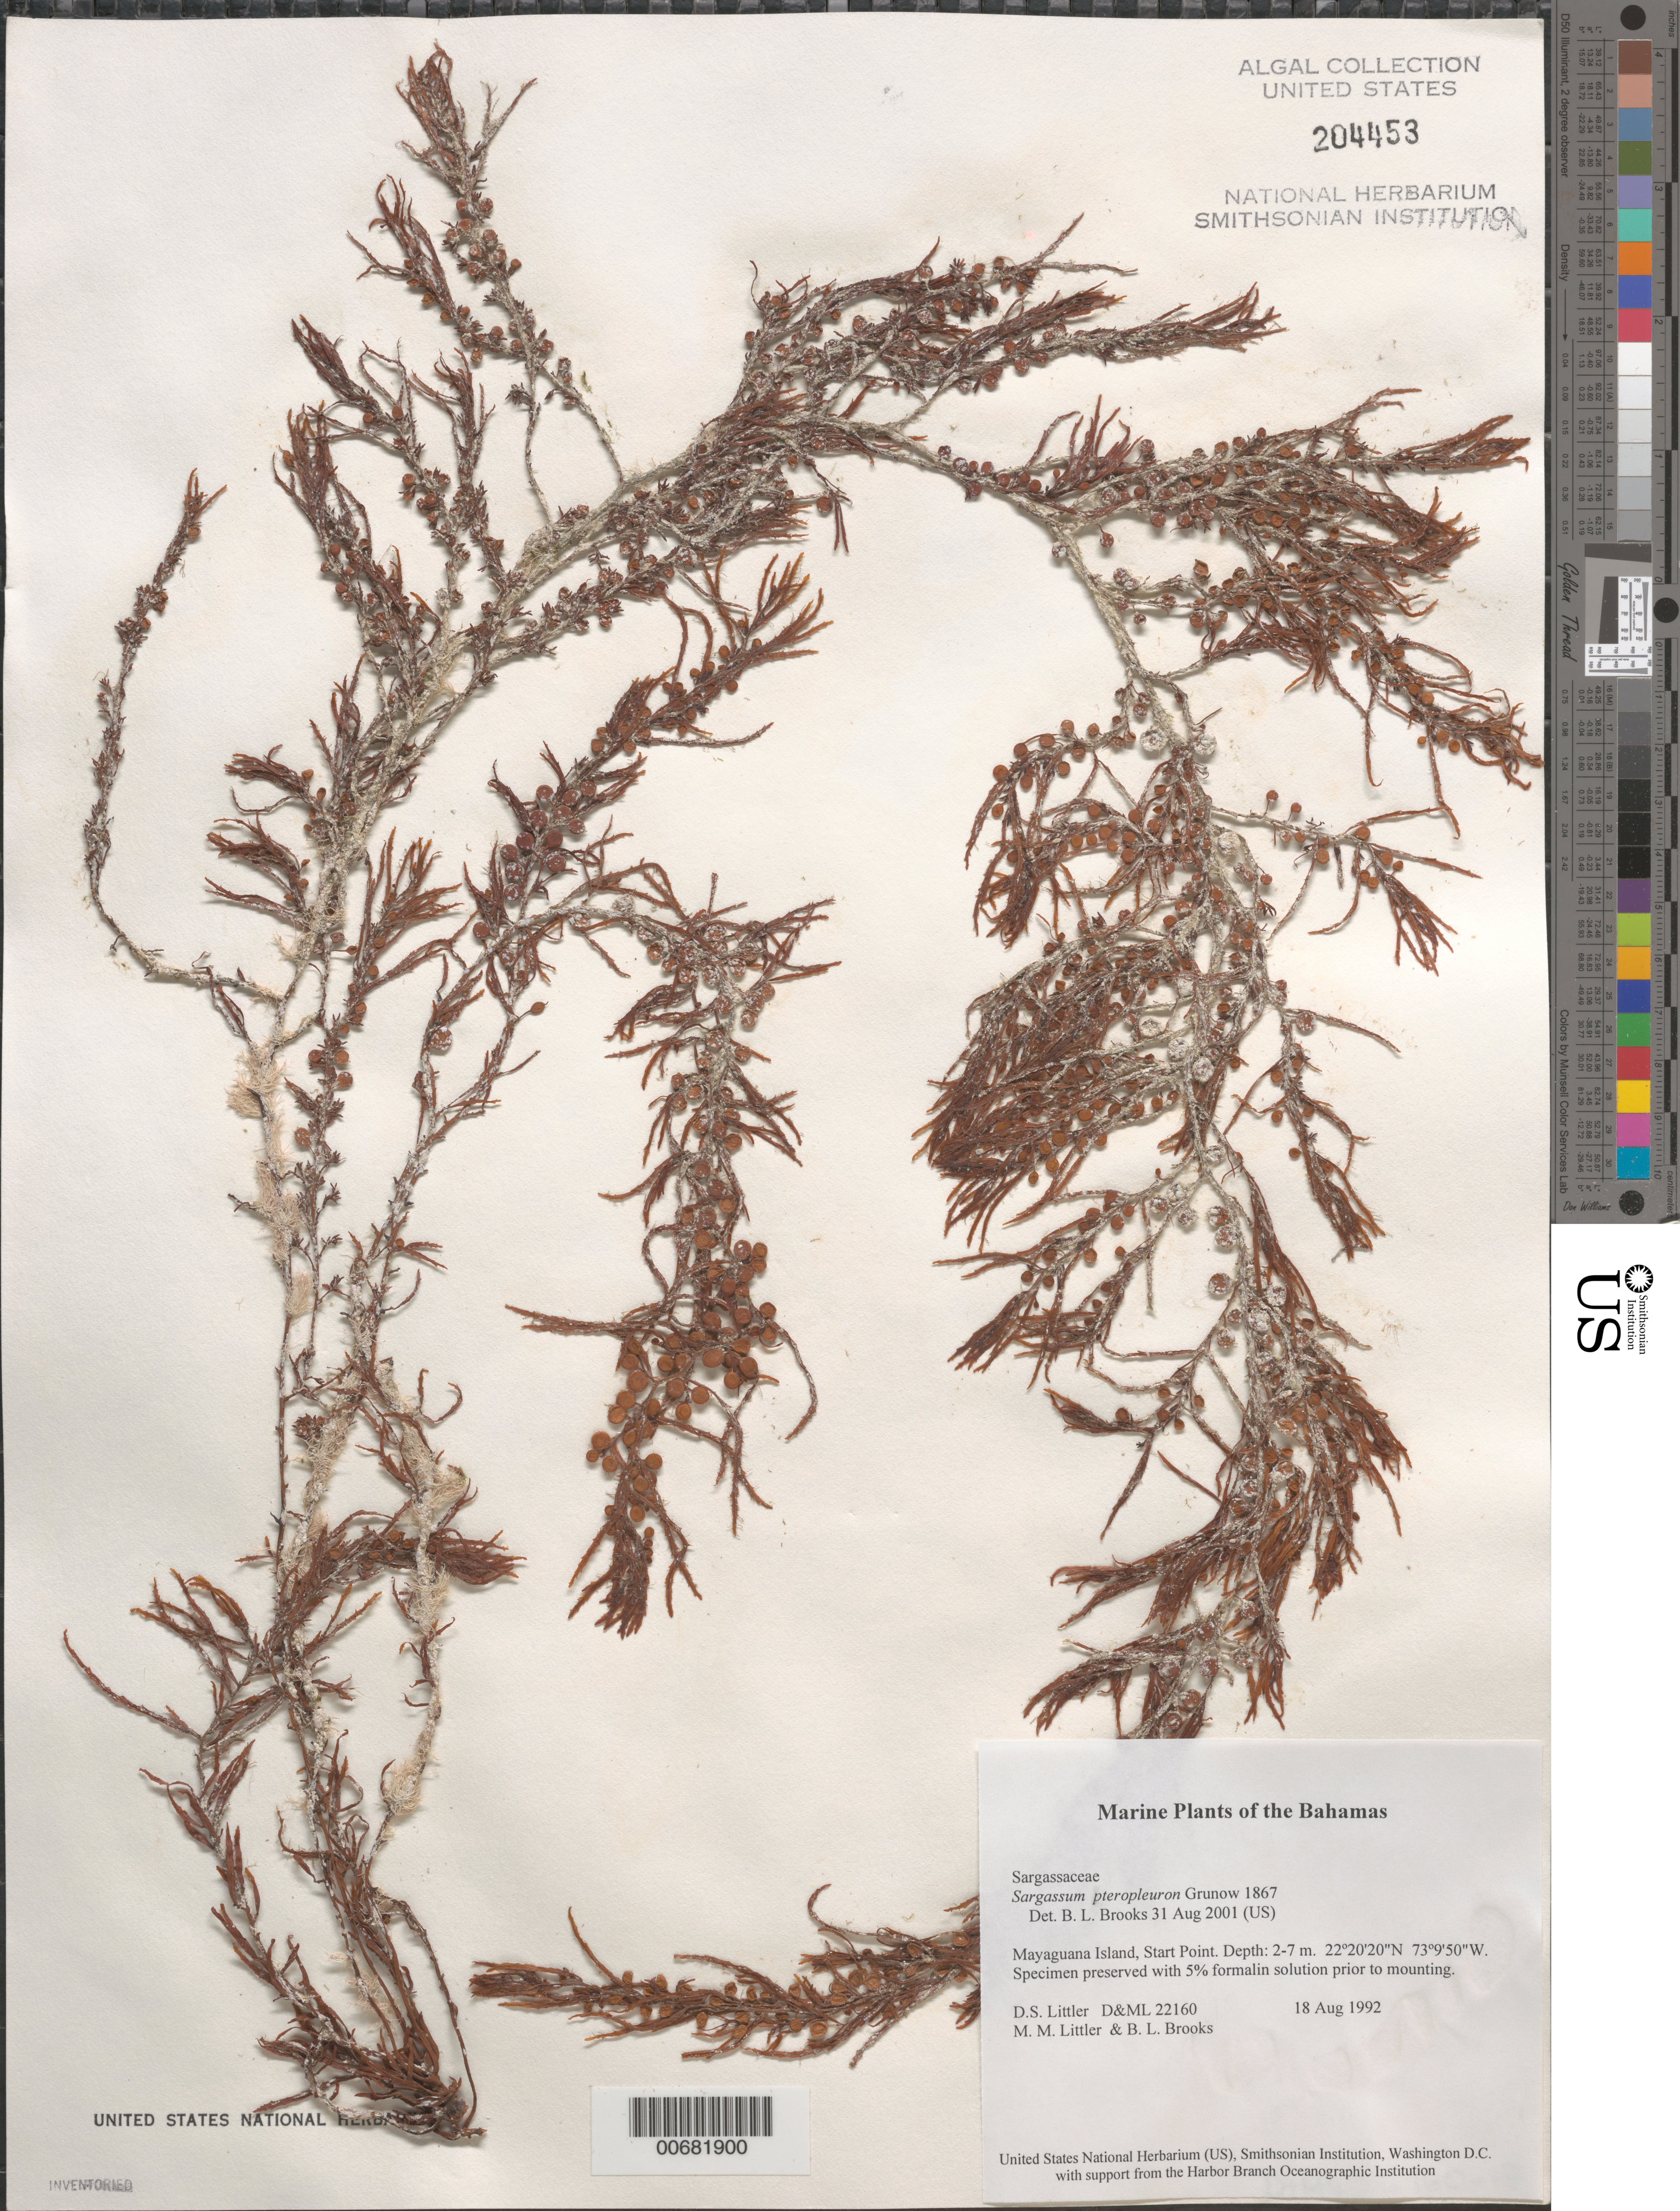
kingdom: Chromista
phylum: Ochrophyta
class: Phaeophyceae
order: Fucales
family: Sargassaceae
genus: Sargassum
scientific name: Sargassum pteropleuron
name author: Grunow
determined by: Brooks, B. L., (BOT), Smithsonian Institution - National Museum of Natural History (UNITED STATES)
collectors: D. S. Littler, M. M. Littler & B. Brooks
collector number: D&ML 22160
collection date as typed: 18 Aug 1992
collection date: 1992-08-18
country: Bahamas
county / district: Mayaguana District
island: Mayaguana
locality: Start Point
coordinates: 22 20' 20" N, 73 9' 50" W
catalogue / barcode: US 204453